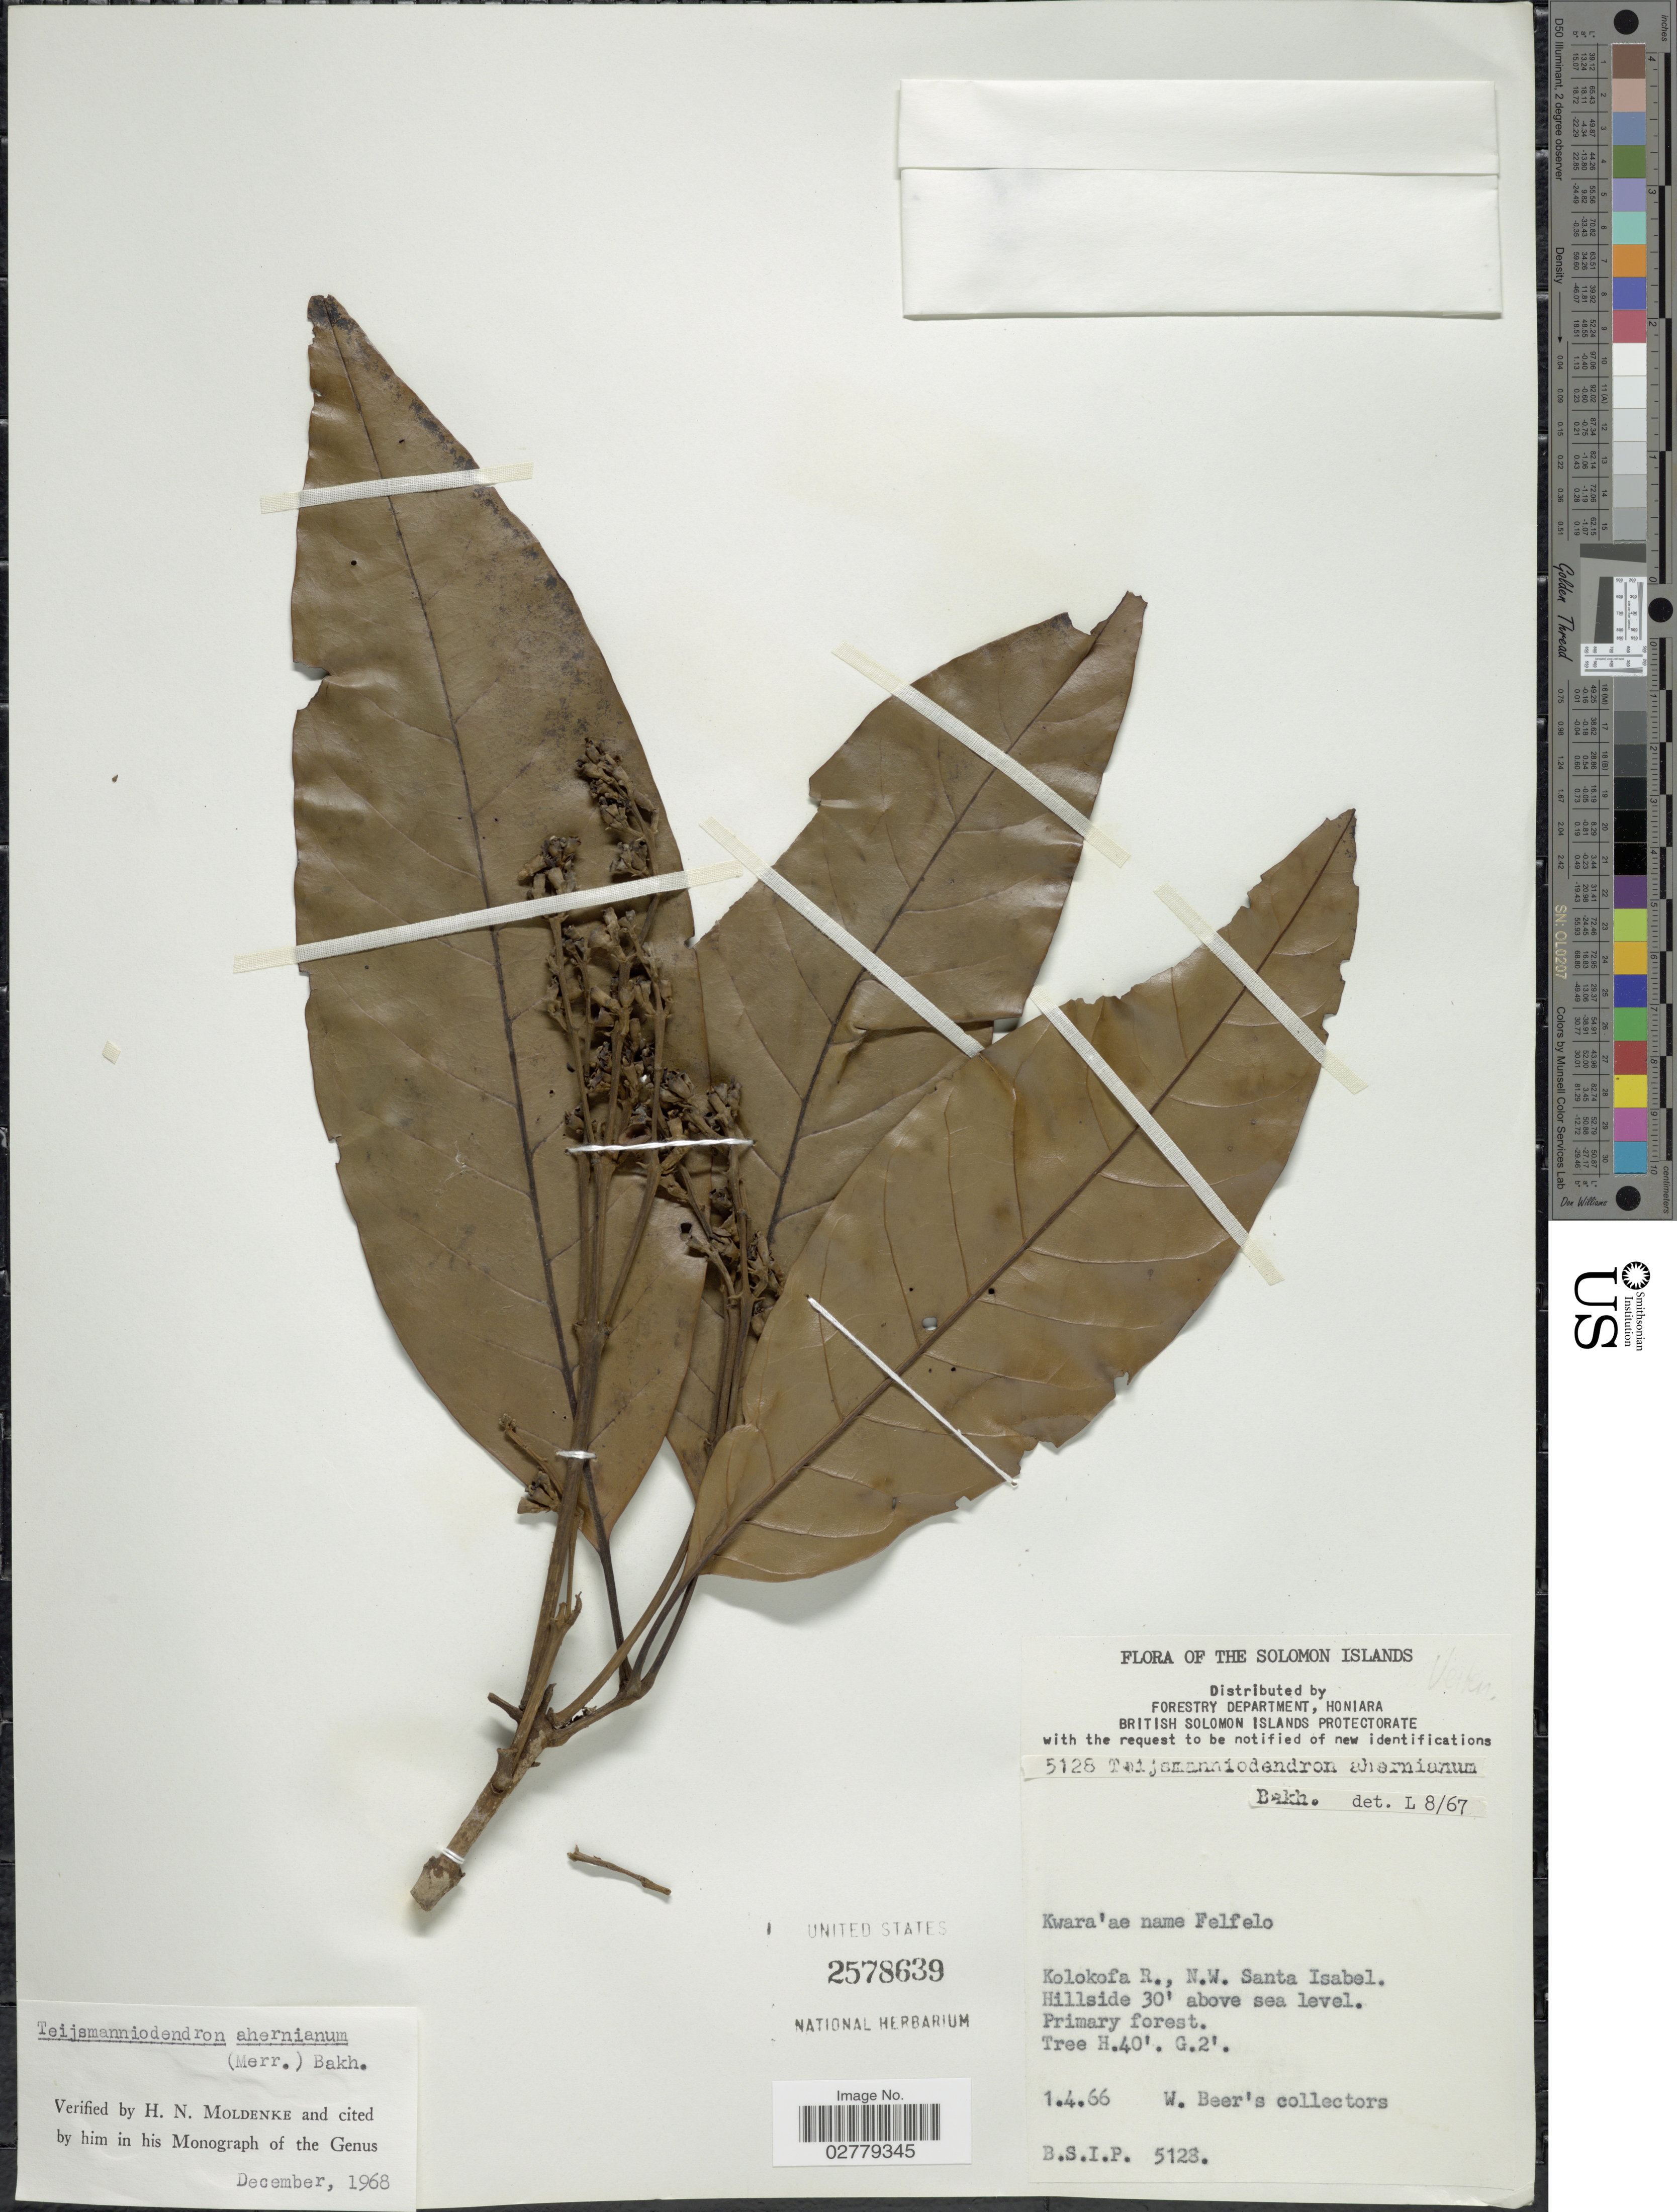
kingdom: Plantae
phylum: Tracheophyta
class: Magnoliopsida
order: Lamiales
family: Lamiaceae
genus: Teijsmanniodendron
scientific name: Teijsmanniodendron ahernianum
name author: (Merr.) Bakh.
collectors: W. Beer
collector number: B.S.I.P.5128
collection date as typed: Transcribed d/m/y: 1/4/66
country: Solomon Islands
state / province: Solomon Islands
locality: Kolokofa R., N.W. Santa Isabel.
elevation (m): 9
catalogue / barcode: US 2578639